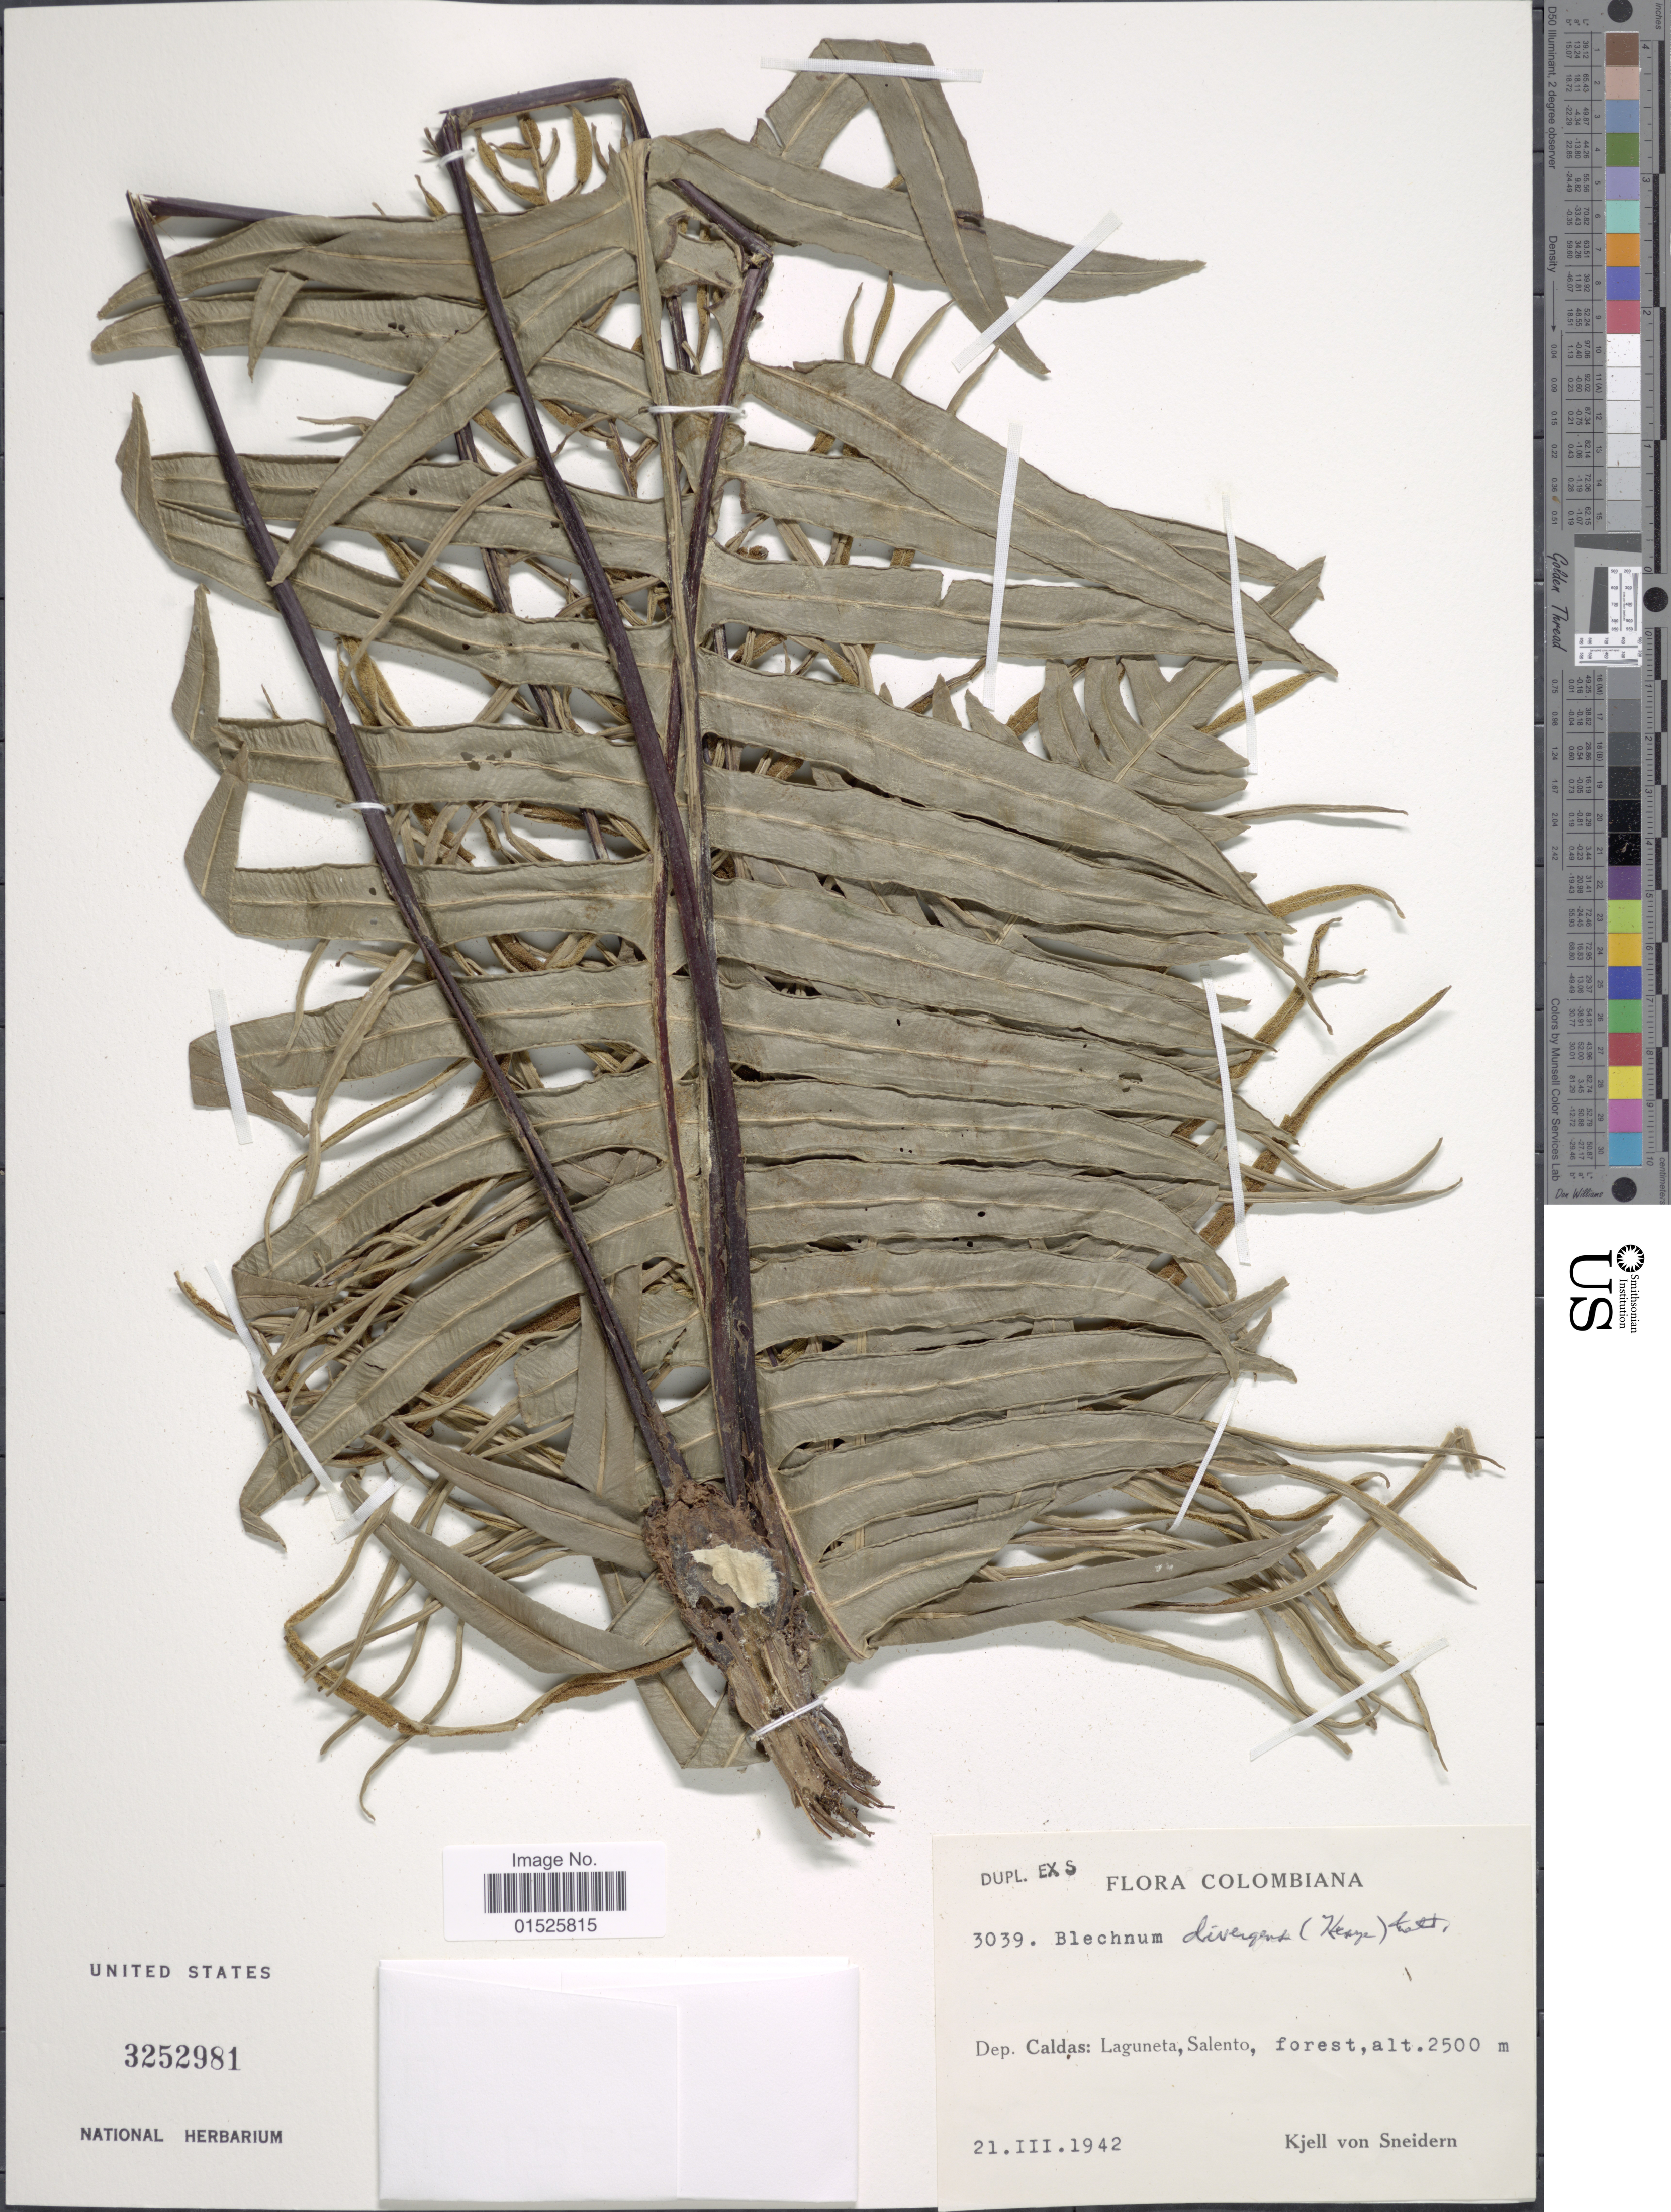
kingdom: Plantae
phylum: Tracheophyta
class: Polypodiopsida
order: Polypodiales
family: Blechnaceae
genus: Blechnum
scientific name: Blechnum divergens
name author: (Kunze) Mett.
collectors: K. von Sneidern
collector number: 3039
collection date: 1942-03-21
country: Colombia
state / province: Caldas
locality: Laguneta, Salento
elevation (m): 2500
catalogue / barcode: US 3252981